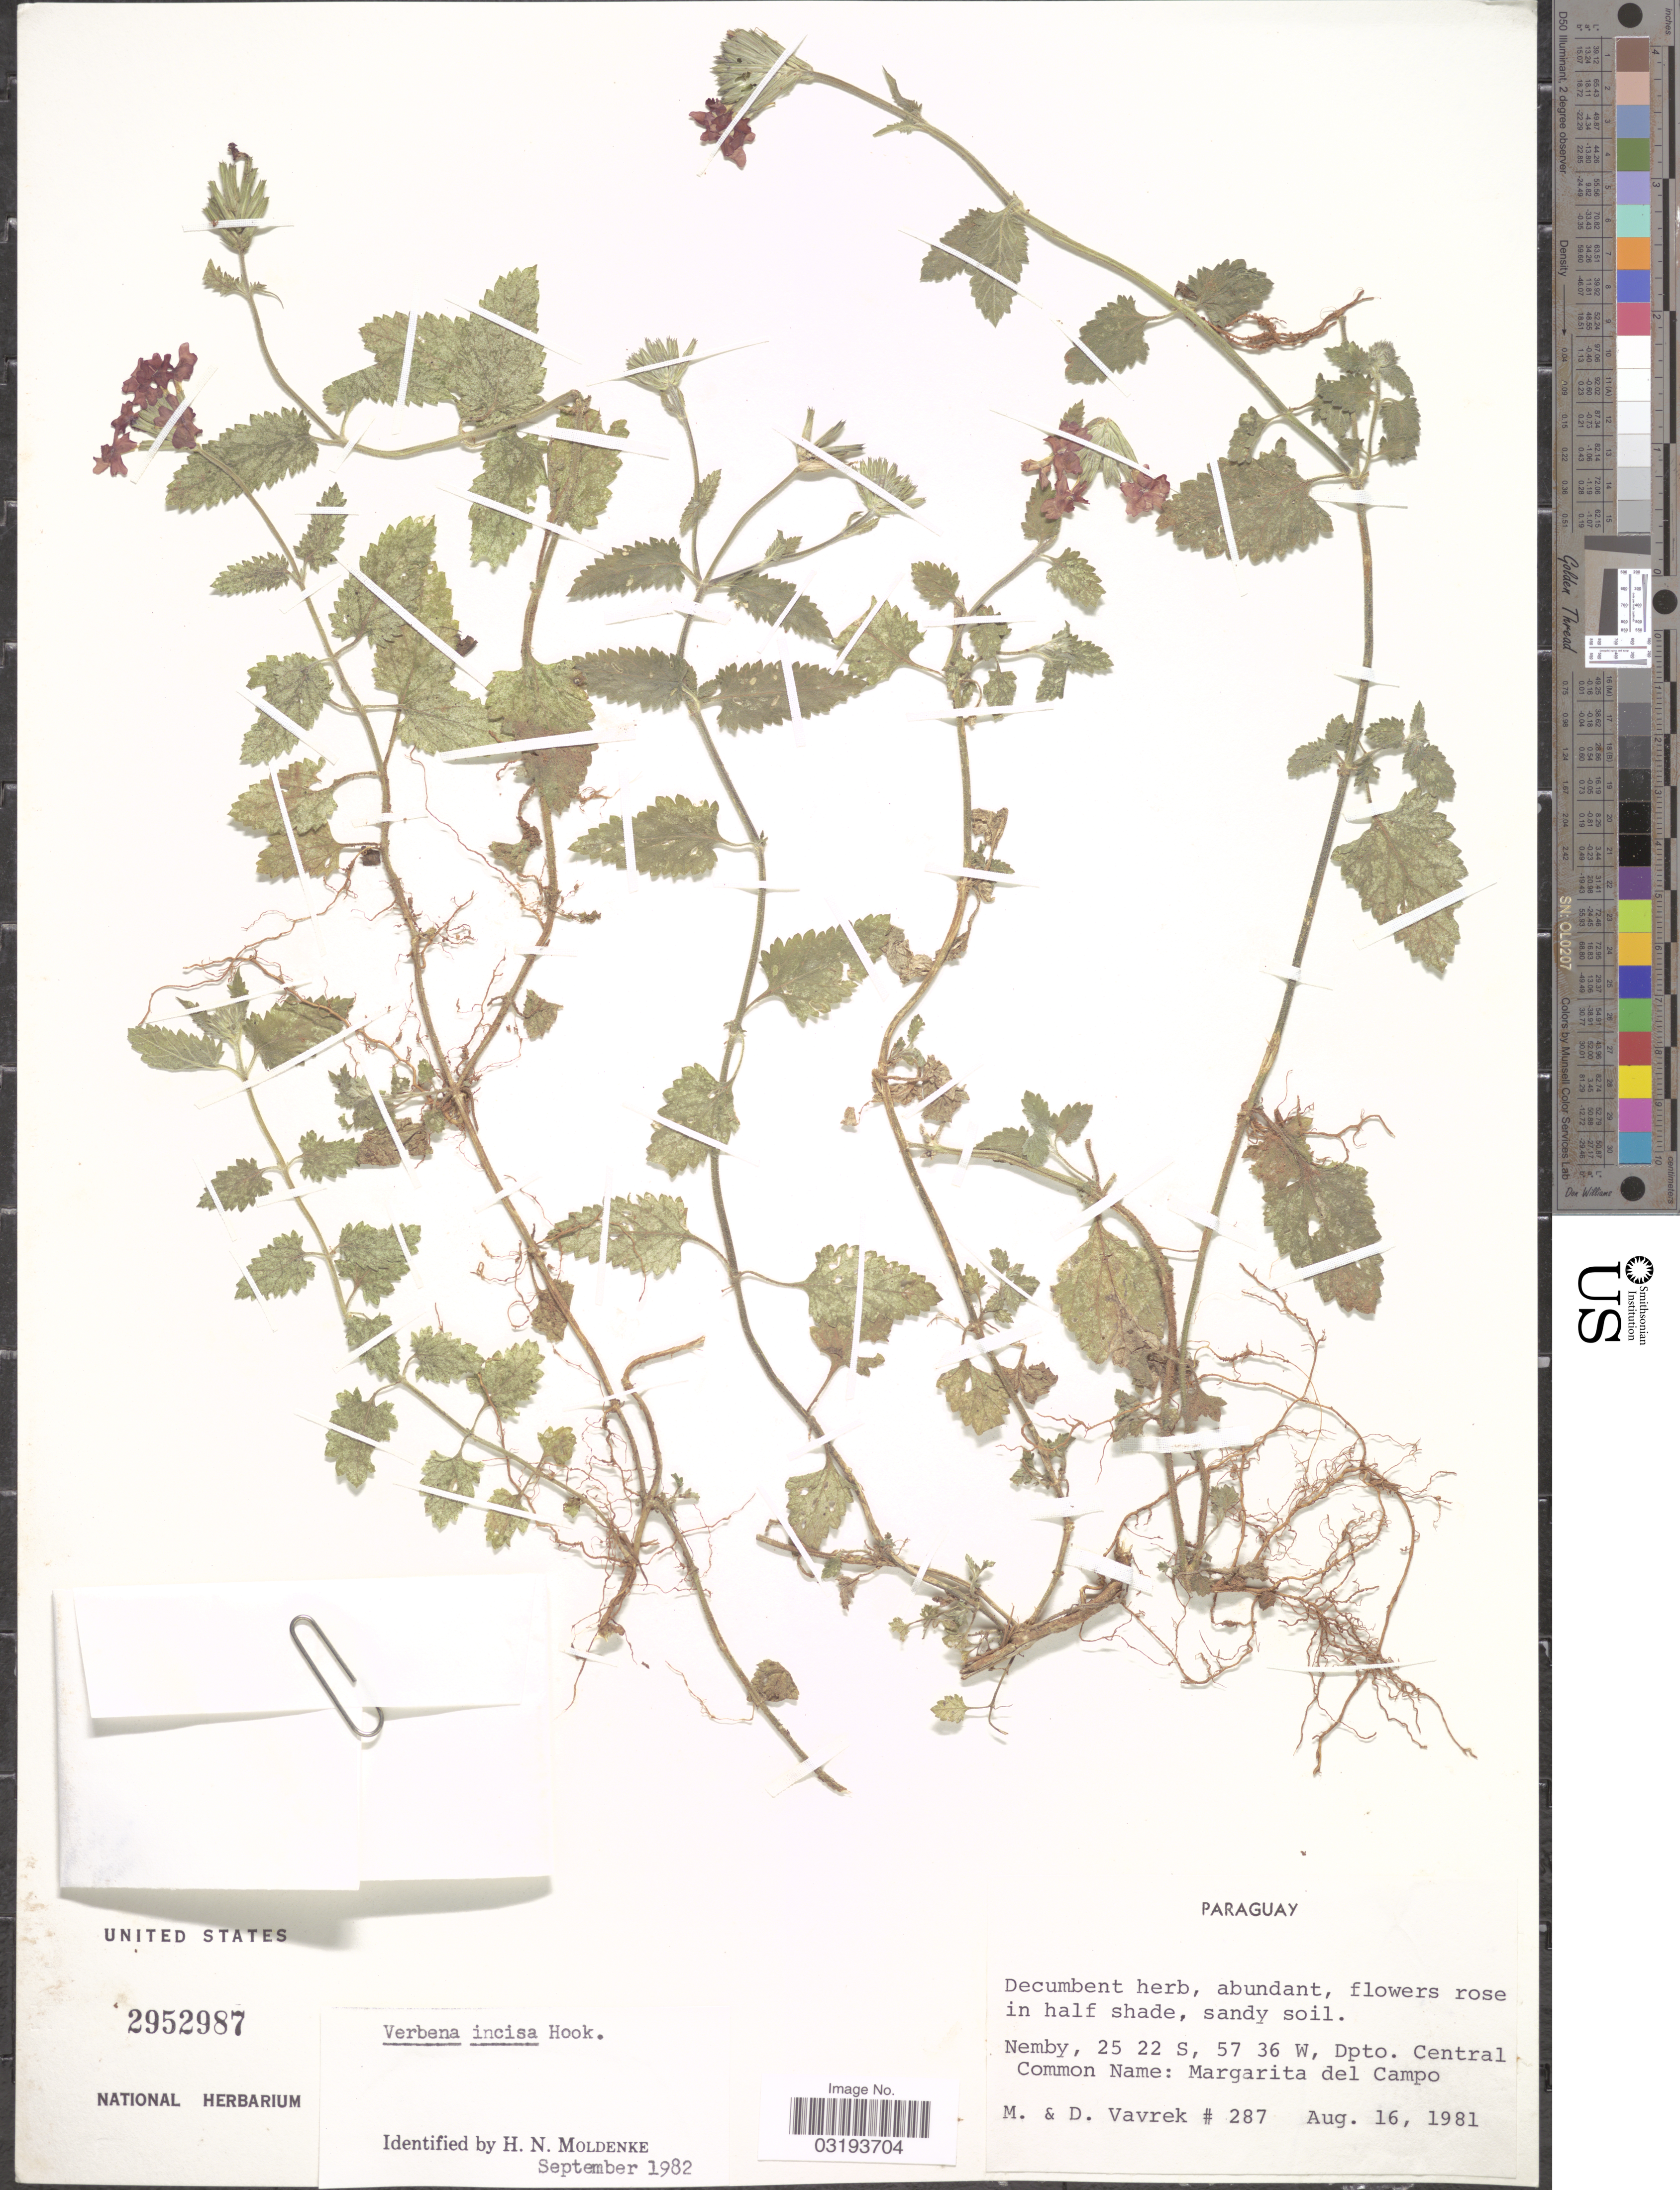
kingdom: Plantae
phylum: Tracheophyta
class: Magnoliopsida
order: Lamiales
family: Verbenaceae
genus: Verbena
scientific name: Verbena incisa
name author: Hook.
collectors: M. Vavrek & D. Vavrek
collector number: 287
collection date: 1981-08-16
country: Paraguay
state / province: Central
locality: Nemby, Dpto. Central.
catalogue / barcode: US 2952987